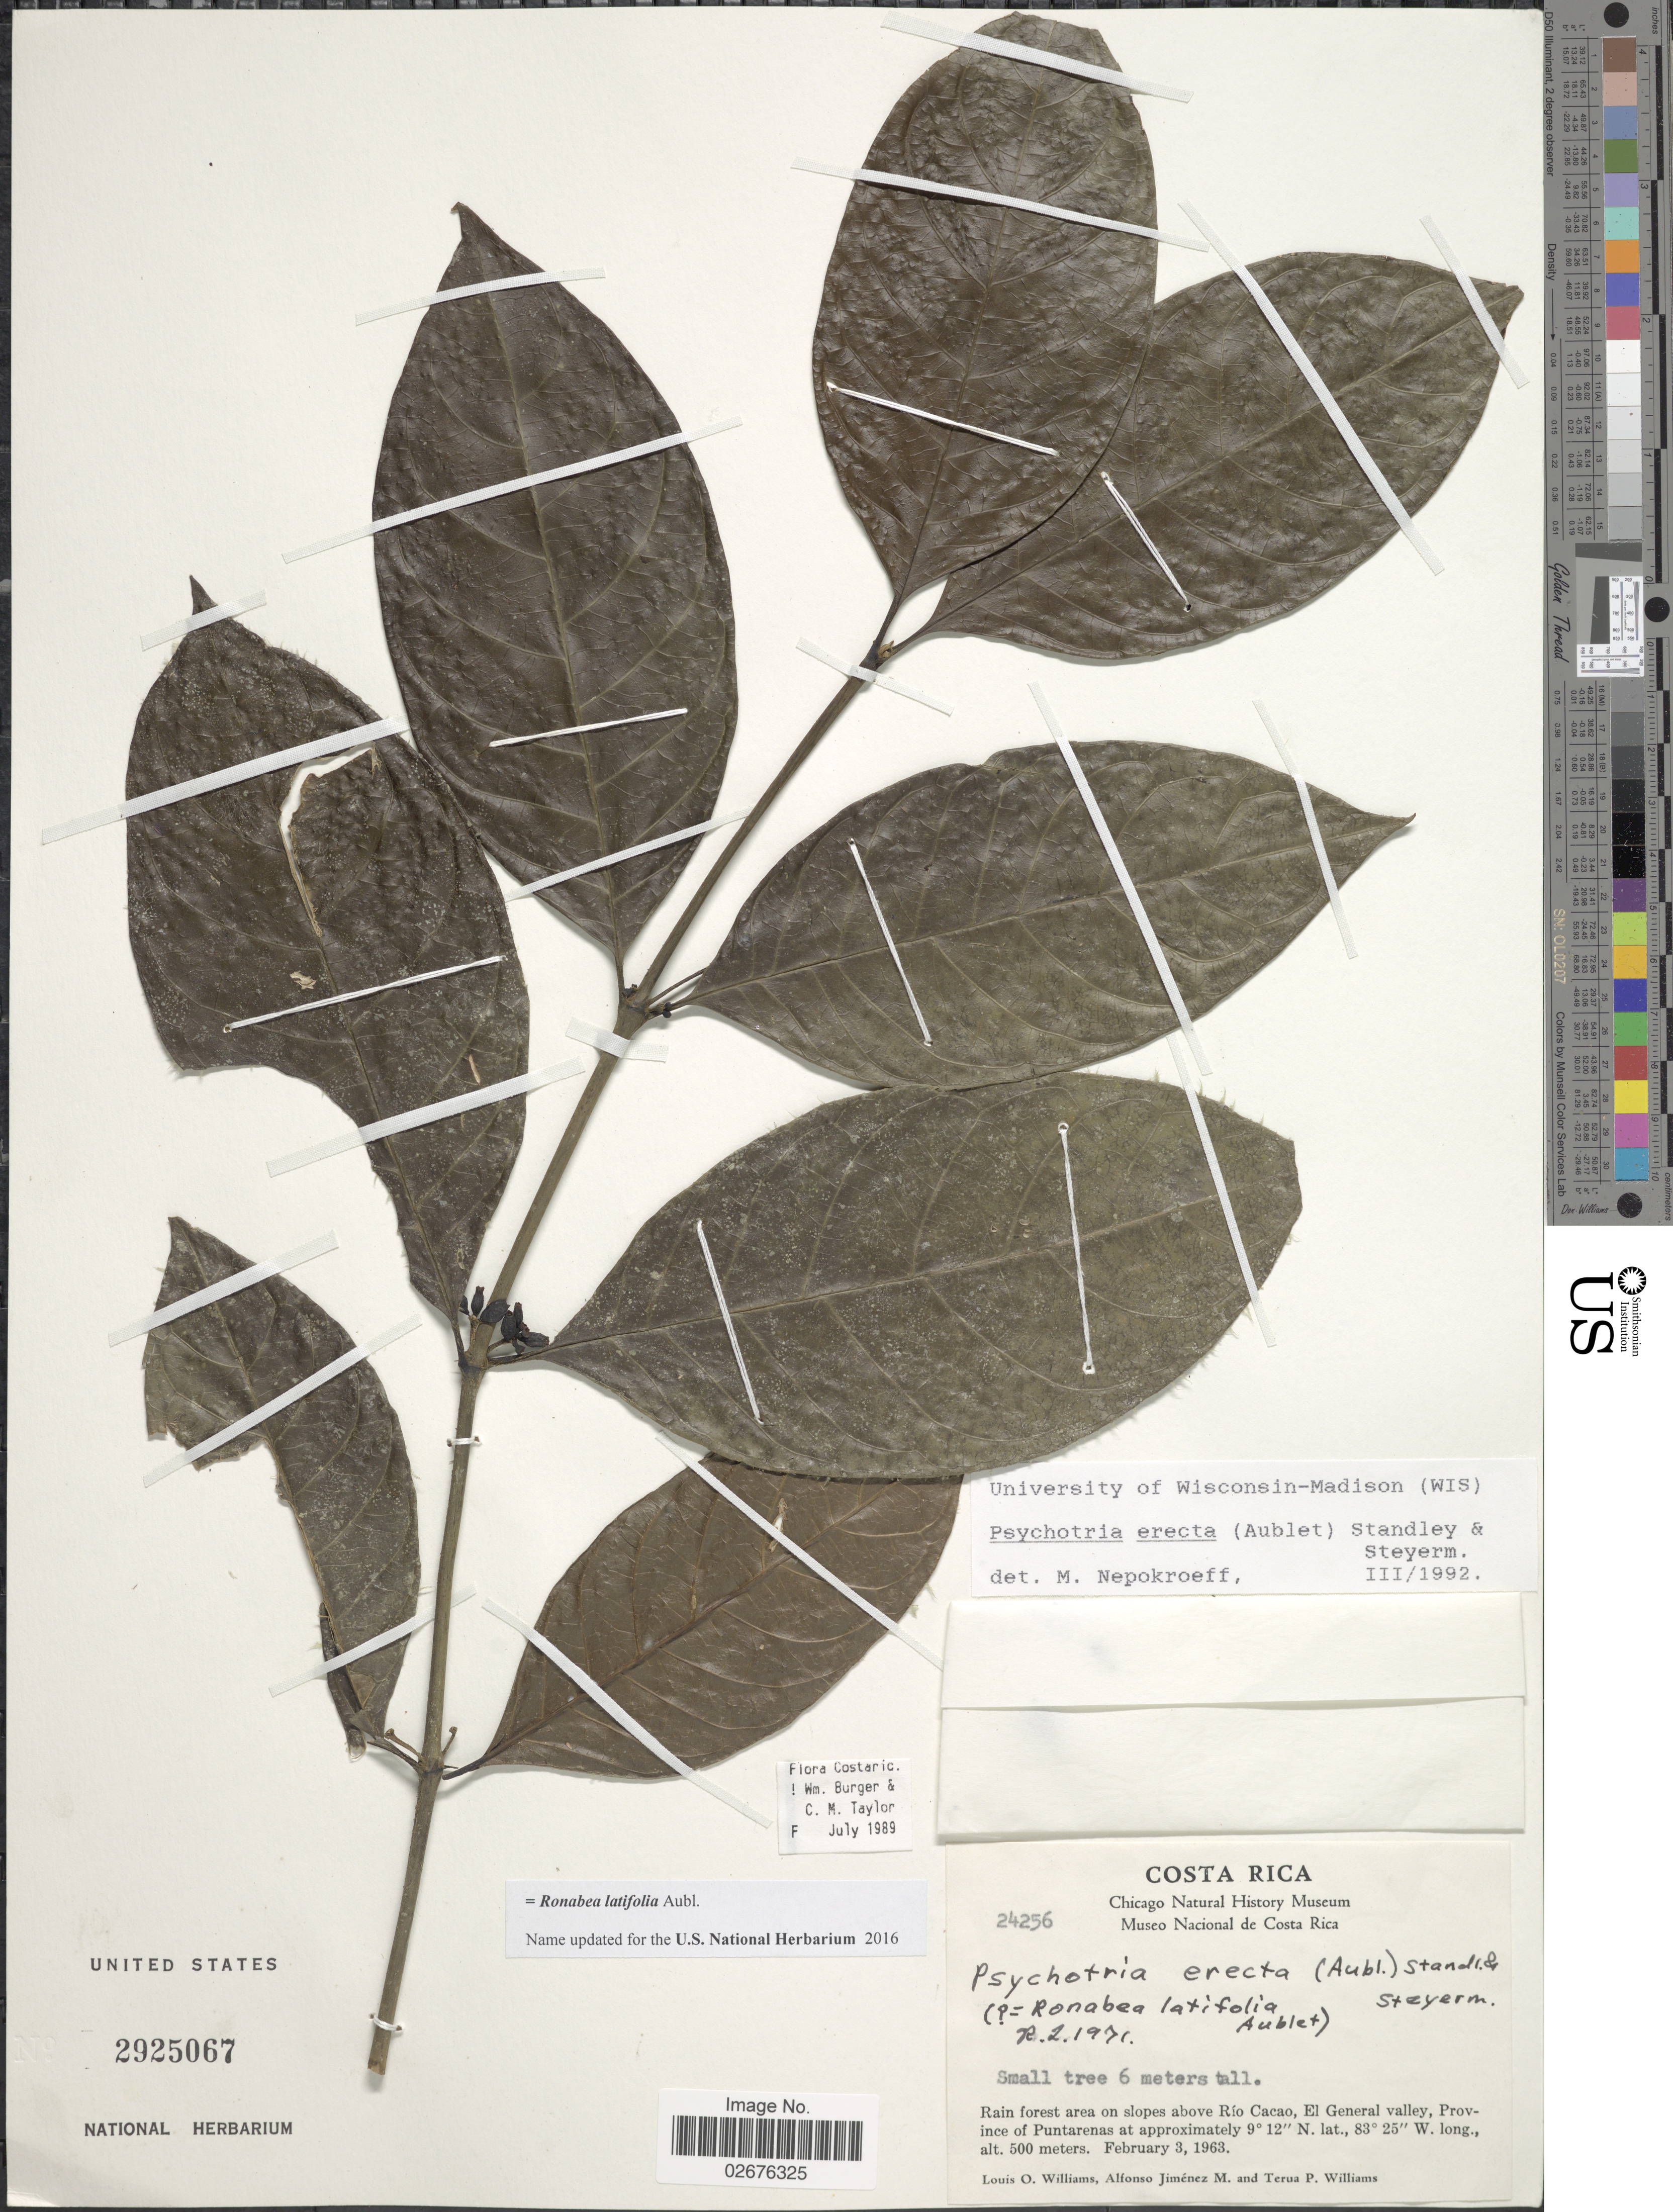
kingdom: Plantae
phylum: Tracheophyta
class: Magnoliopsida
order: Gentianales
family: Rubiaceae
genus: Ronabea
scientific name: Ronabea latifolia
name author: Aubl.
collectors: L. O. Williams, A. Jimenez M. & T. P. Williams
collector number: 24256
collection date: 1963-02-03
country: Costa Rica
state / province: Puntarenas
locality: Rain forest area on slopes above Rio Cacao, El General valley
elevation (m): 500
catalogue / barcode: US 2925067